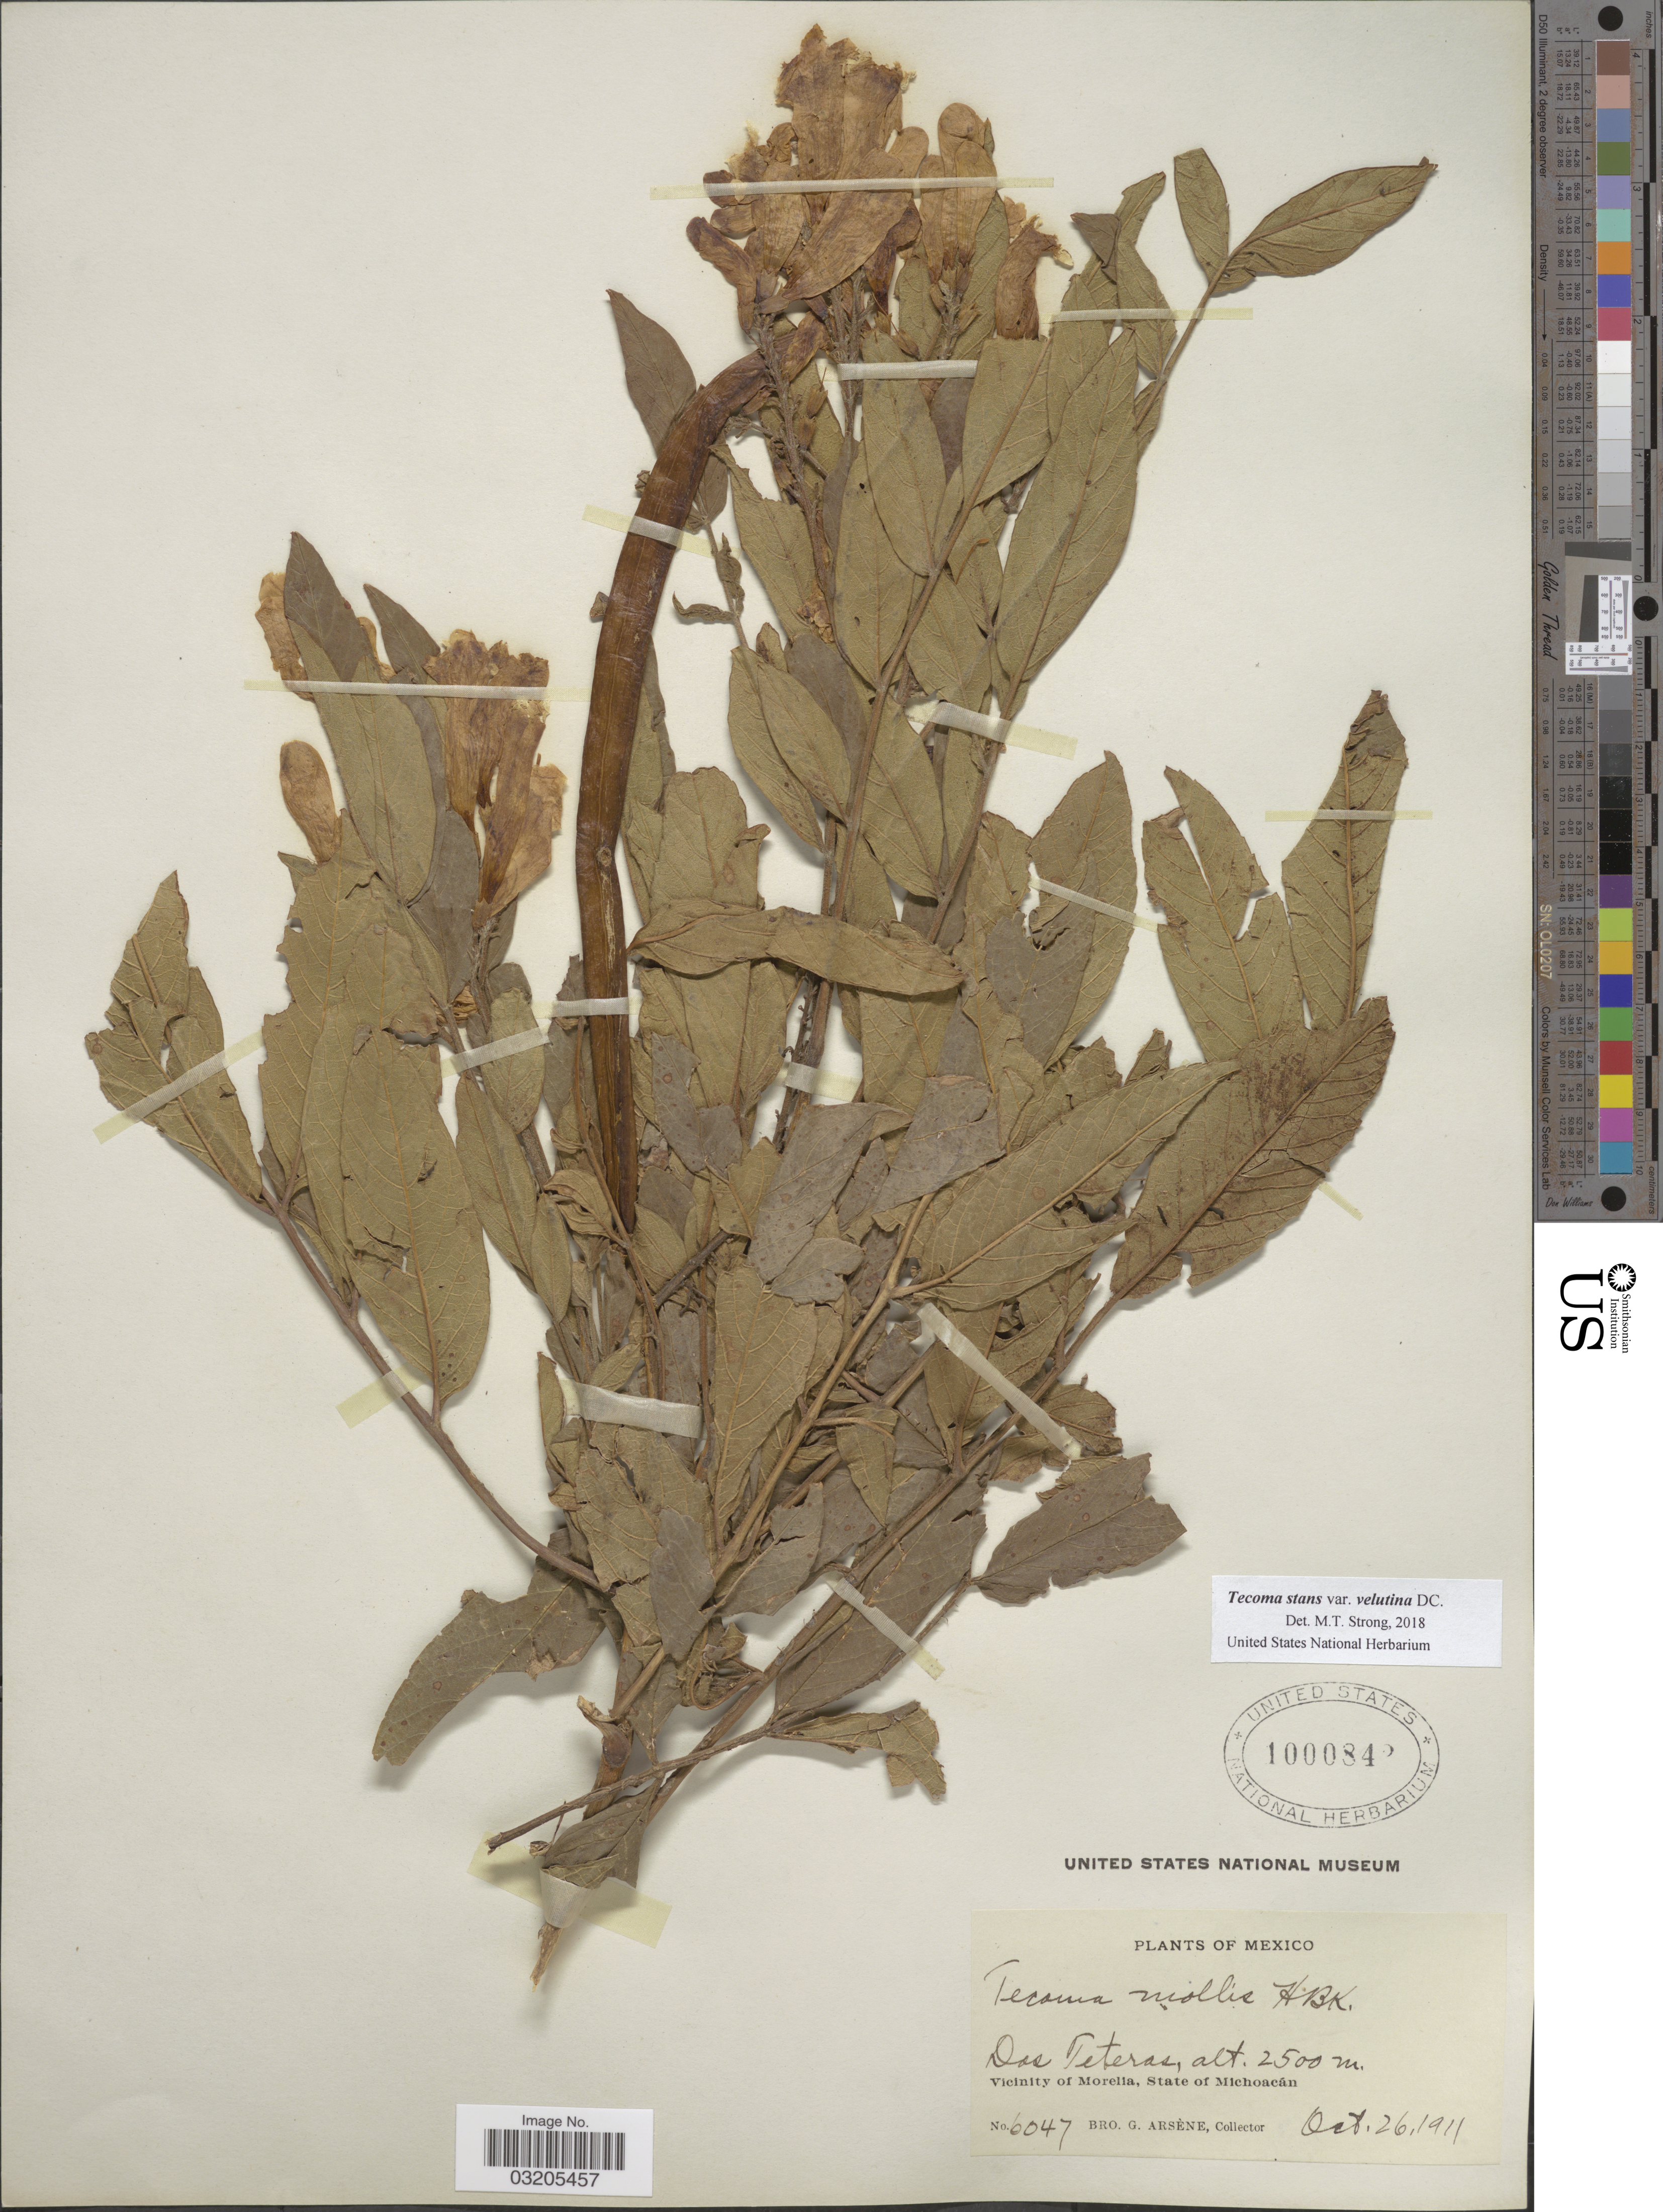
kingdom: Plantae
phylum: Tracheophyta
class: Magnoliopsida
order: Lamiales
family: Bignoniaceae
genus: Tecoma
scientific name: Tecoma stans var. velutina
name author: DC.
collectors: Bro. G. Arsène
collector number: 6047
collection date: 1911-10-26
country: Mexico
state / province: Michoacán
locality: Dos Teteras. Vicinity of Morelia.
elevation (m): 2500